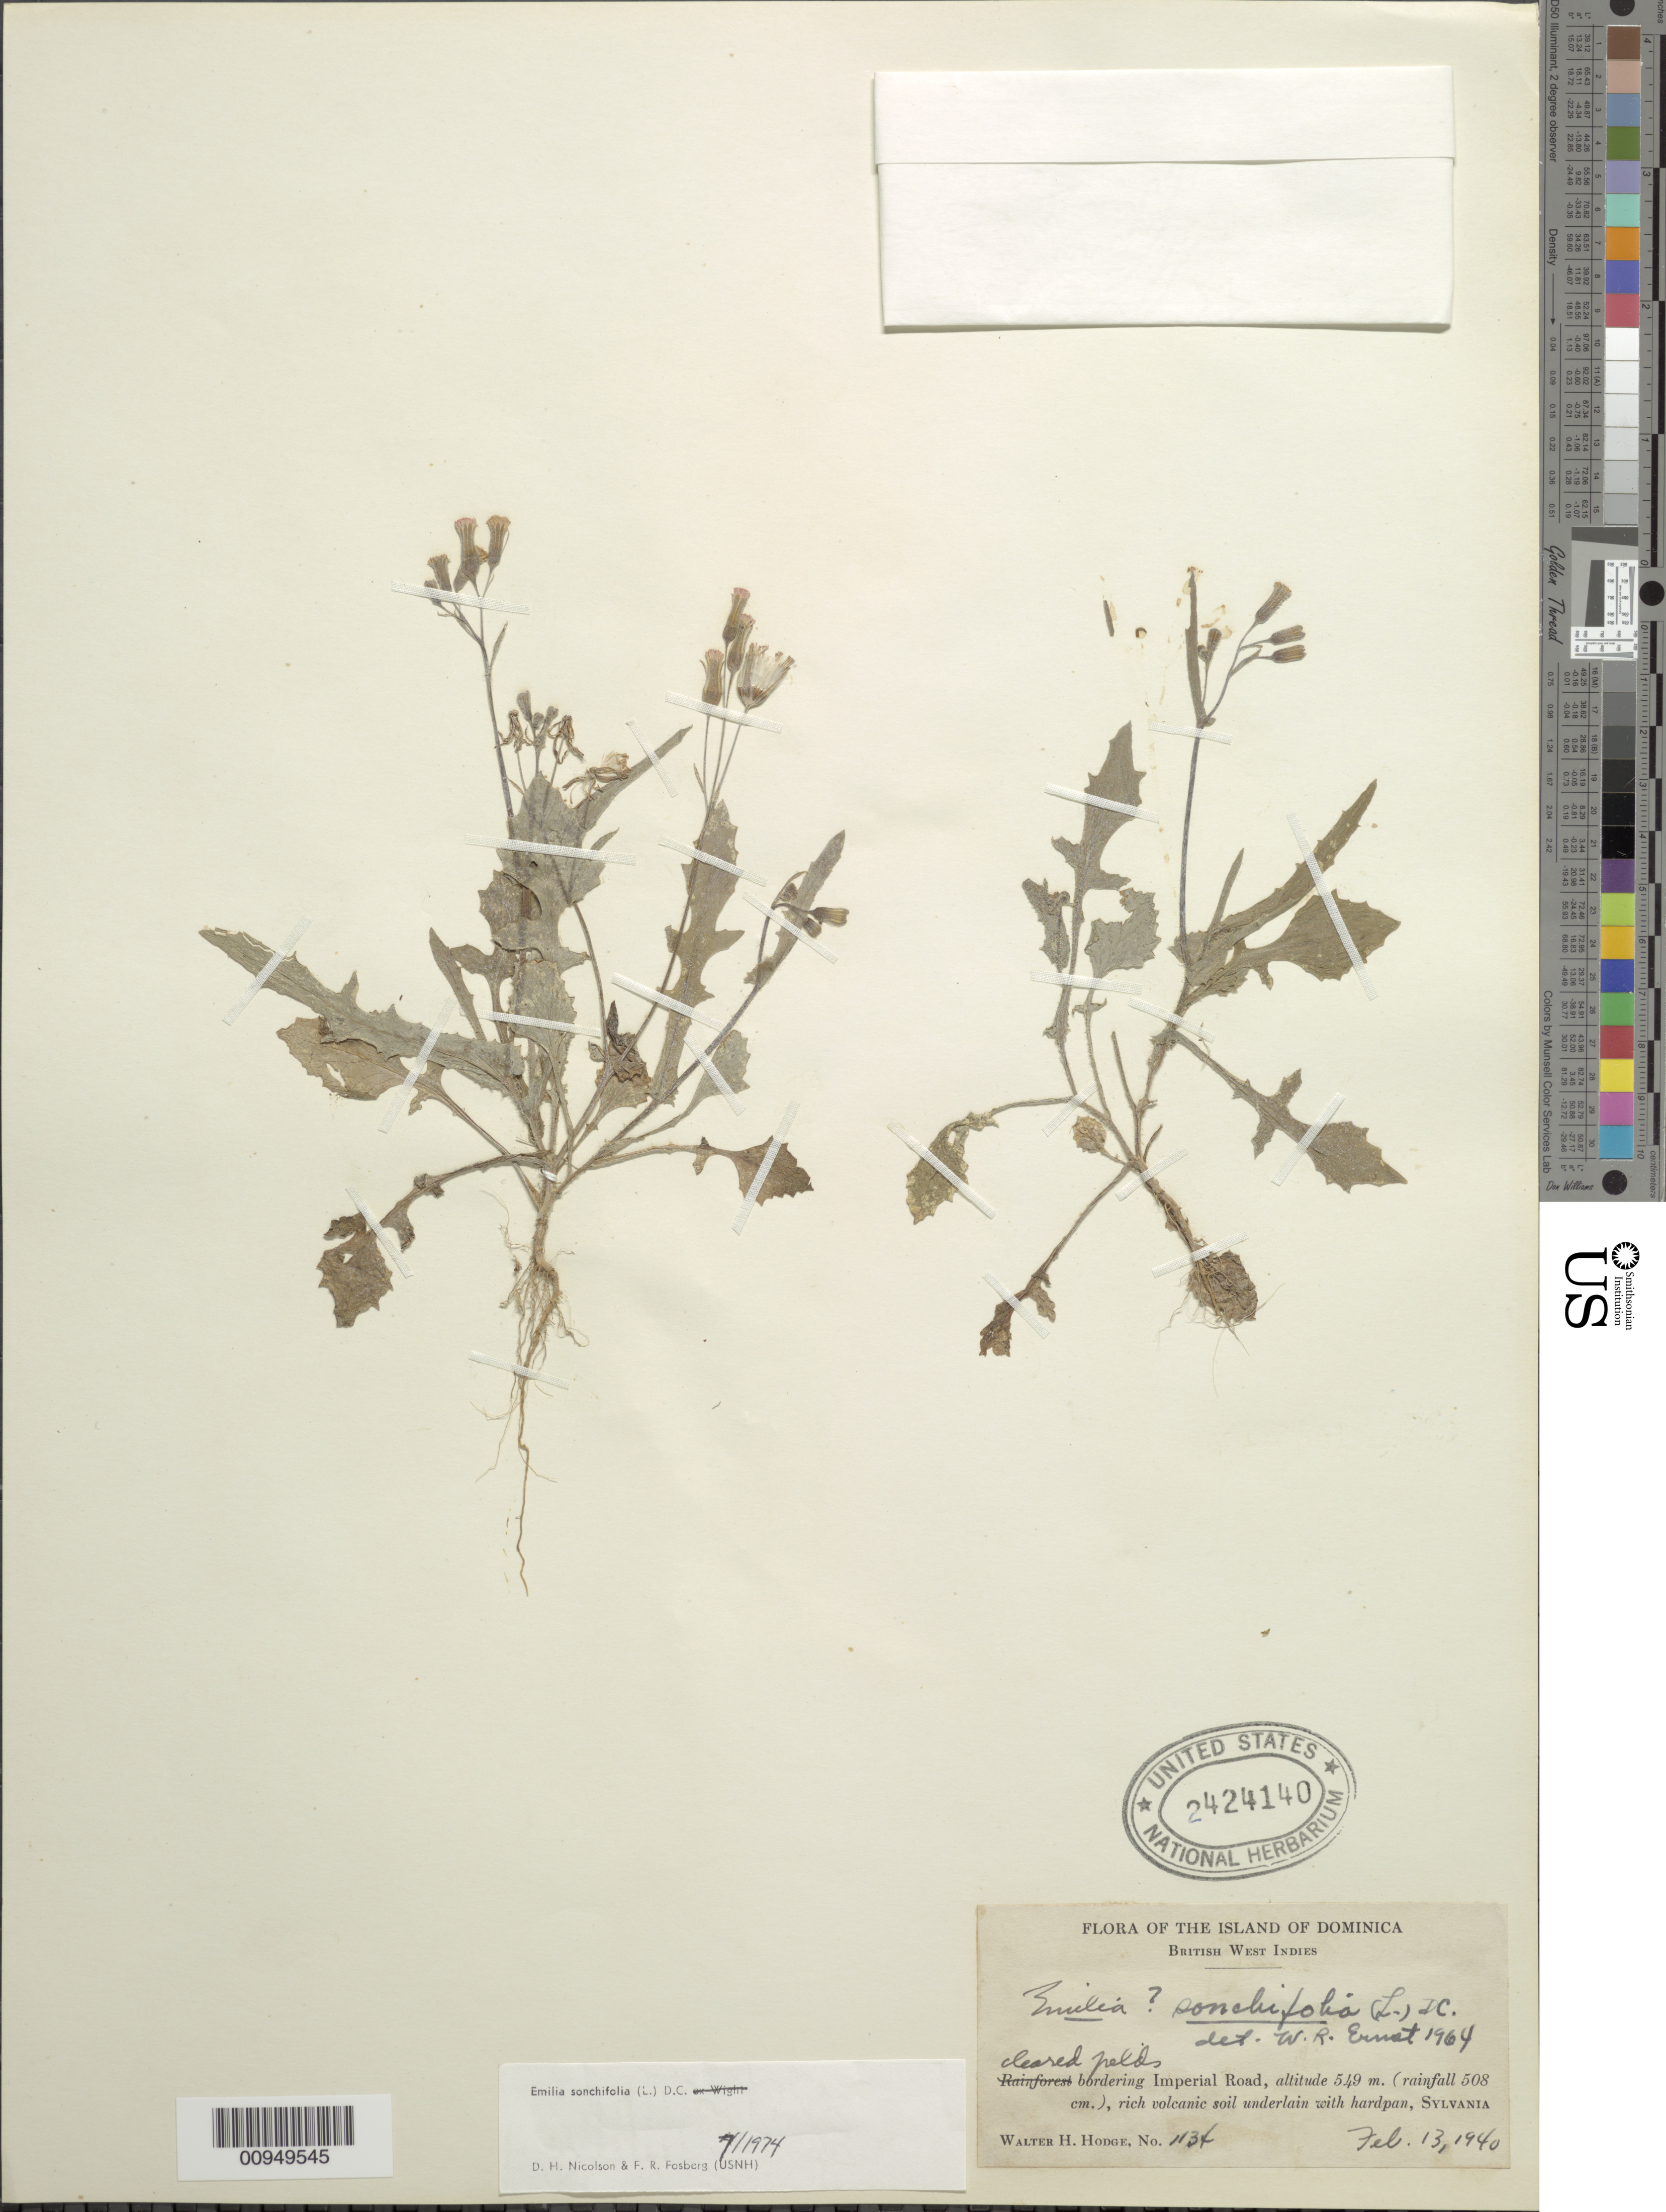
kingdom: Plantae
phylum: Tracheophyta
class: Magnoliopsida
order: Asterales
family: Asteraceae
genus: Emilia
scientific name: Emilia sonchifolia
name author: (L.) DC.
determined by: Fosberg, F. R.; Nicolson, D. H.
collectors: W. Hodge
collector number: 1134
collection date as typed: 13 Feb 1940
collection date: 1940-02-13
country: Dominica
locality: fields bordering Imperial Road, Sylvania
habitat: Cleared fields, rich volcanic soil underlain with hardpan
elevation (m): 549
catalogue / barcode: US 2424140